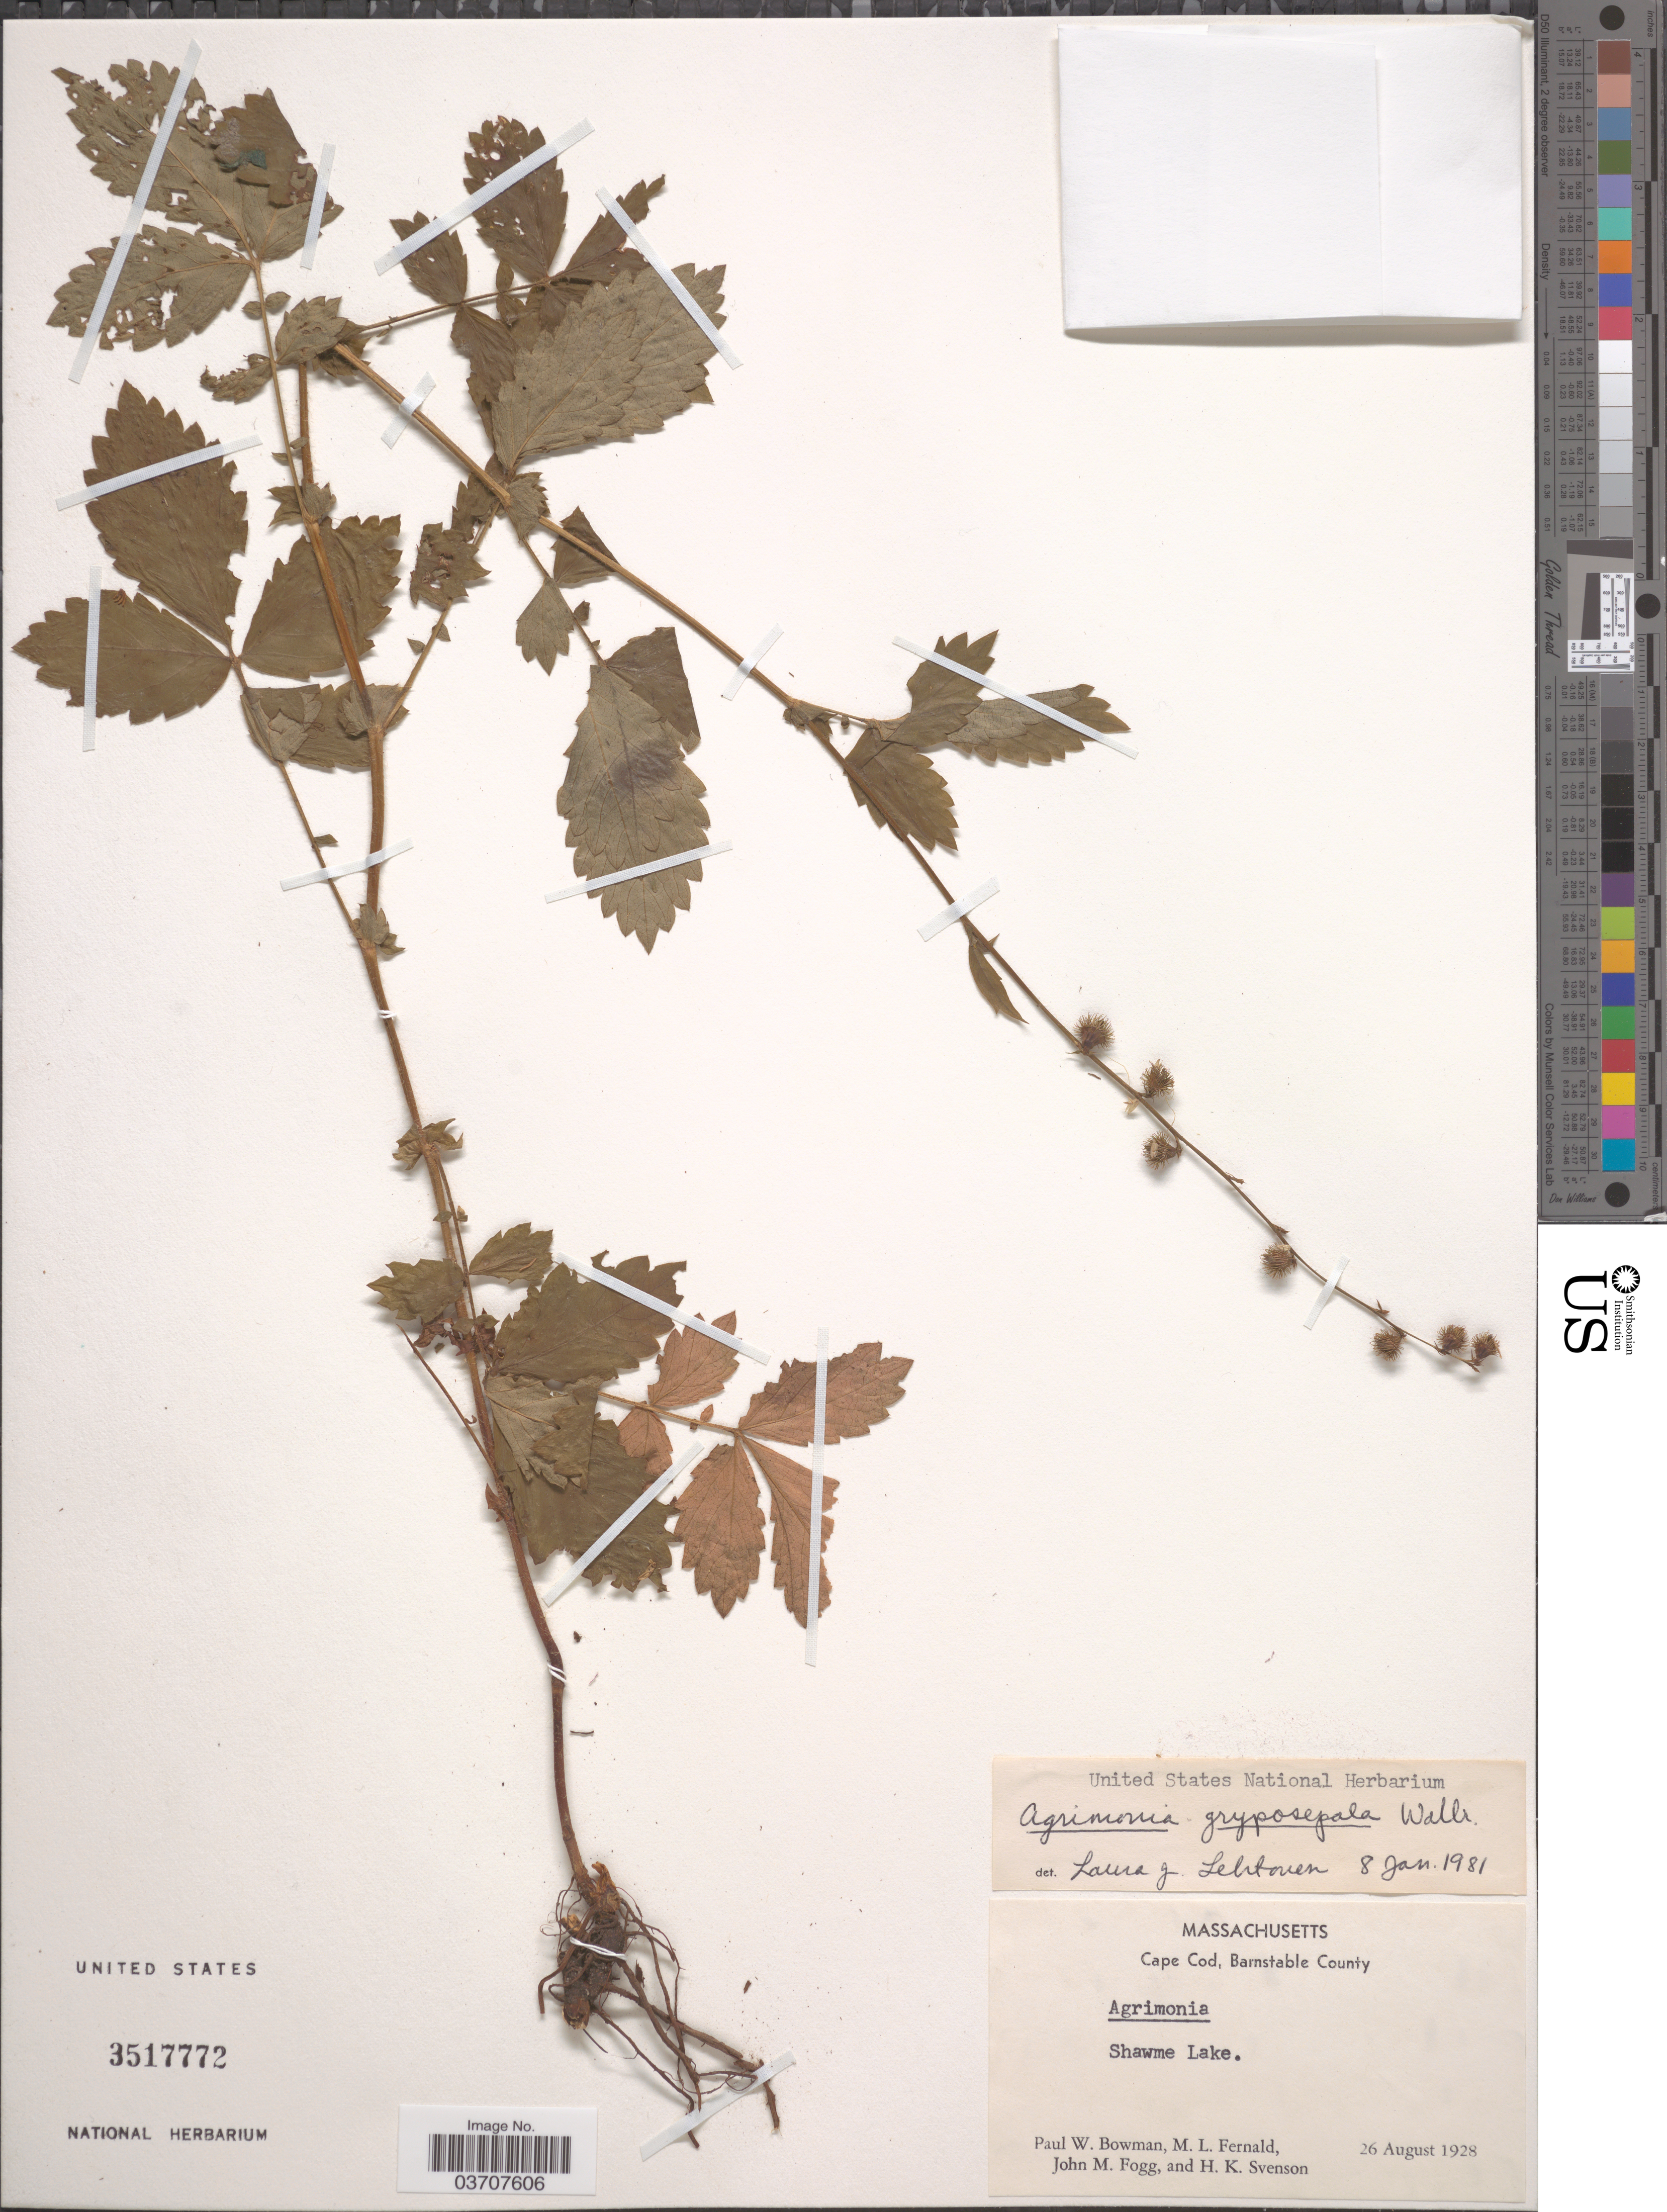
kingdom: Plantae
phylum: Tracheophyta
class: Magnoliopsida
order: Rosales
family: Rosaceae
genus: Agrimonia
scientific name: Agrimonia gryposepala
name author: Wallr.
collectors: P. Bowman, M. L. Fernald, J. Fogg & H. K. Svenson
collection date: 1928-08-26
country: United States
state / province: Massachusetts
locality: Cape Cod, Barnstable County. Shawme Lake.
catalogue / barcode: US 3517772